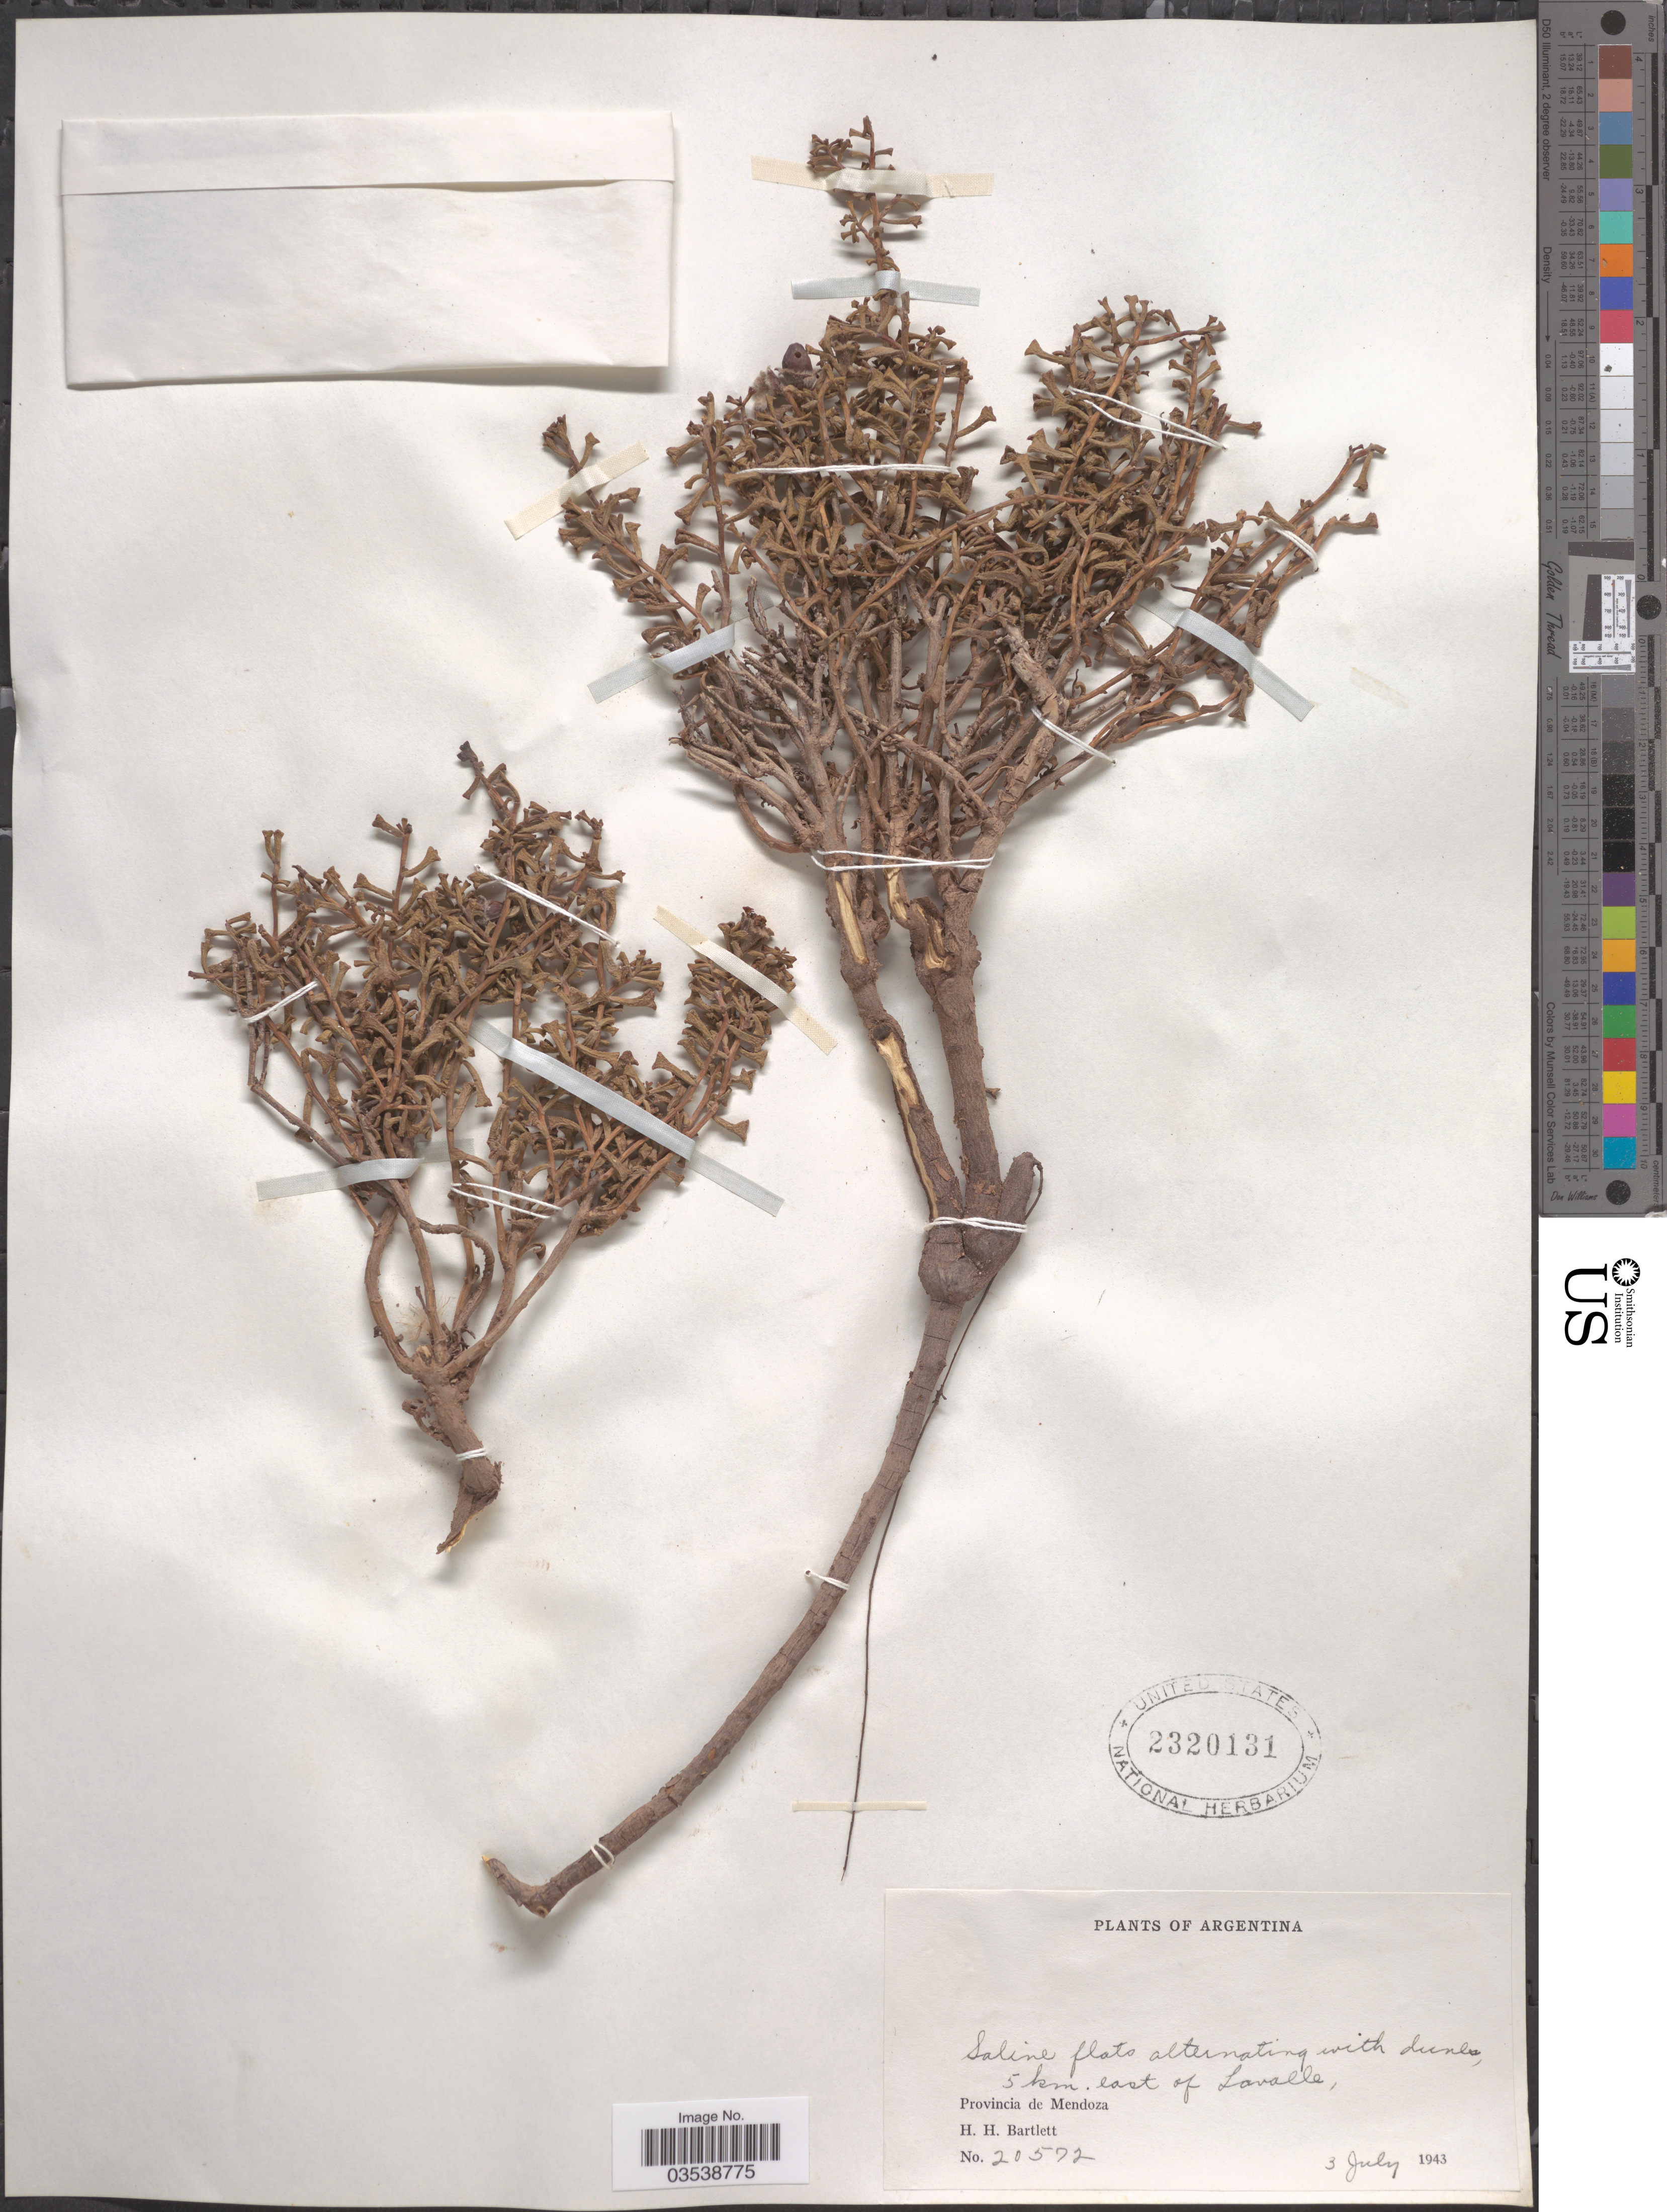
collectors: H. H. Bartlett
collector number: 20572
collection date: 1943-07-03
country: Argentina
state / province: Mendoza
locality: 5 km. east of Lavalle.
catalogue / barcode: US 2320131